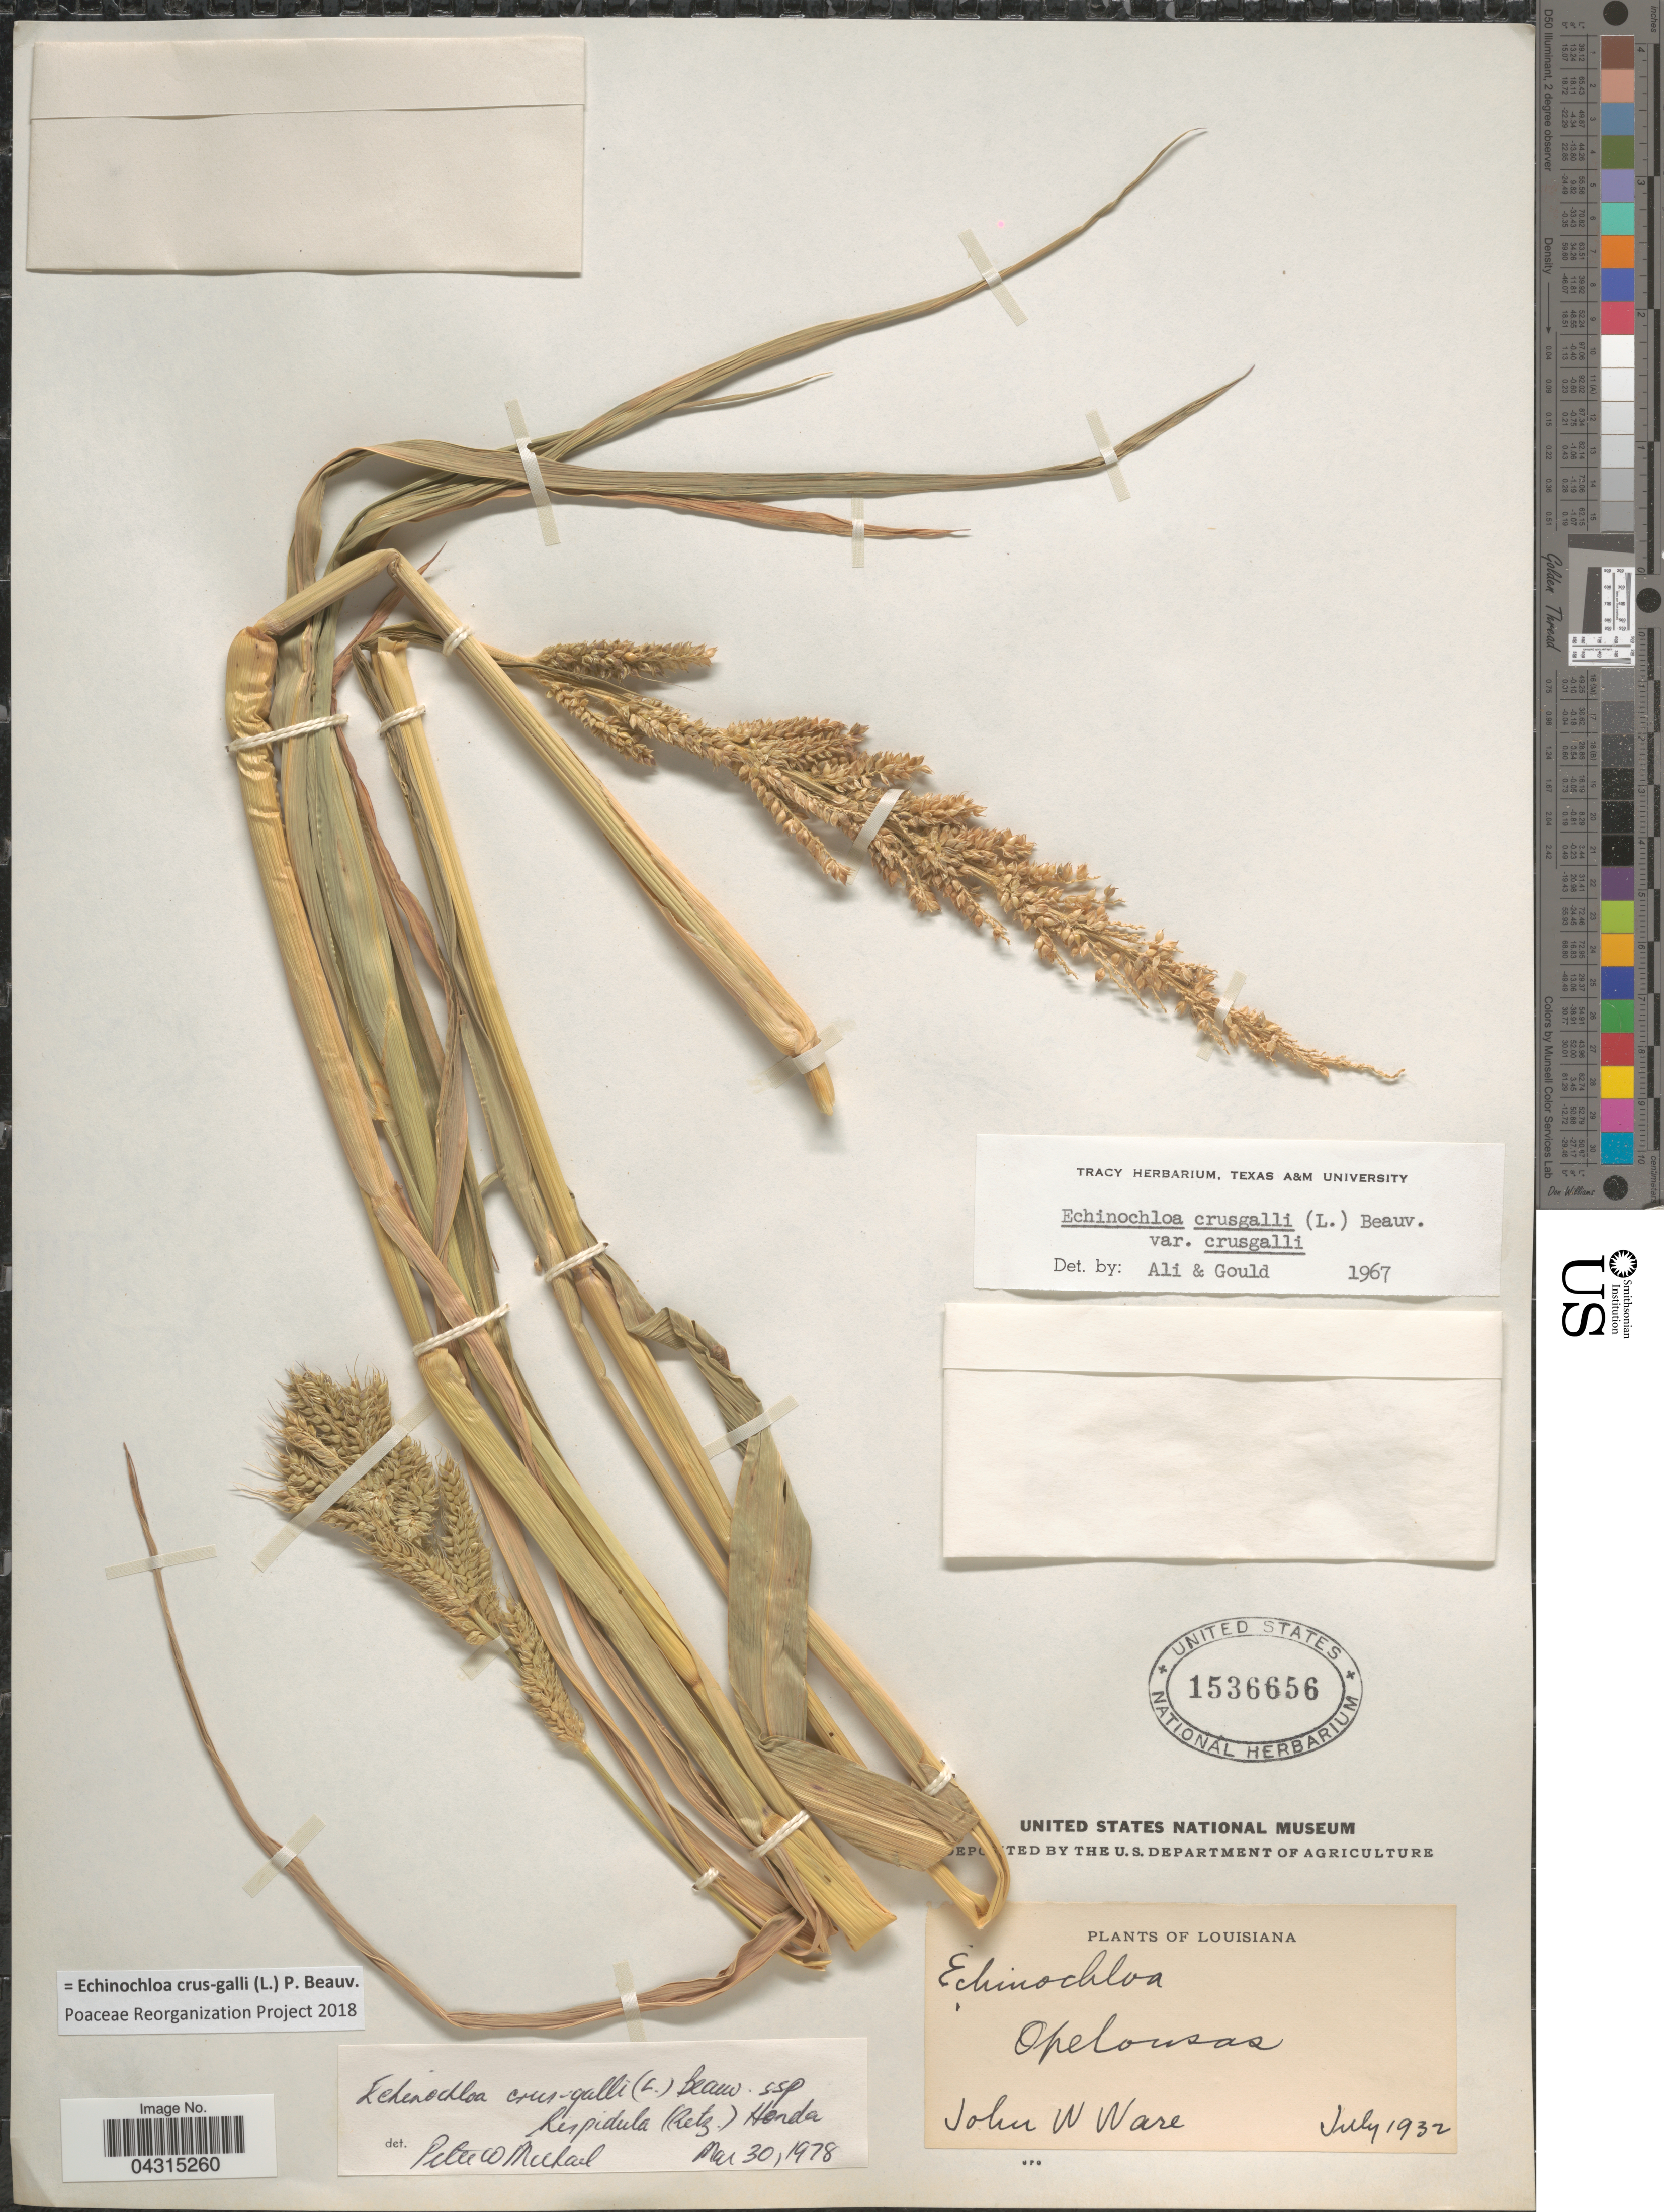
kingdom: Plantae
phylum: Tracheophyta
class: Liliopsida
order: Poales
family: Poaceae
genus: Echinochloa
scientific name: Echinochloa crus-galli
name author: (L.) P. Beauv.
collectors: J. Ware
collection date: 1932-07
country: United States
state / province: Louisiana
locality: Opelousas.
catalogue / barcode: US 1536656